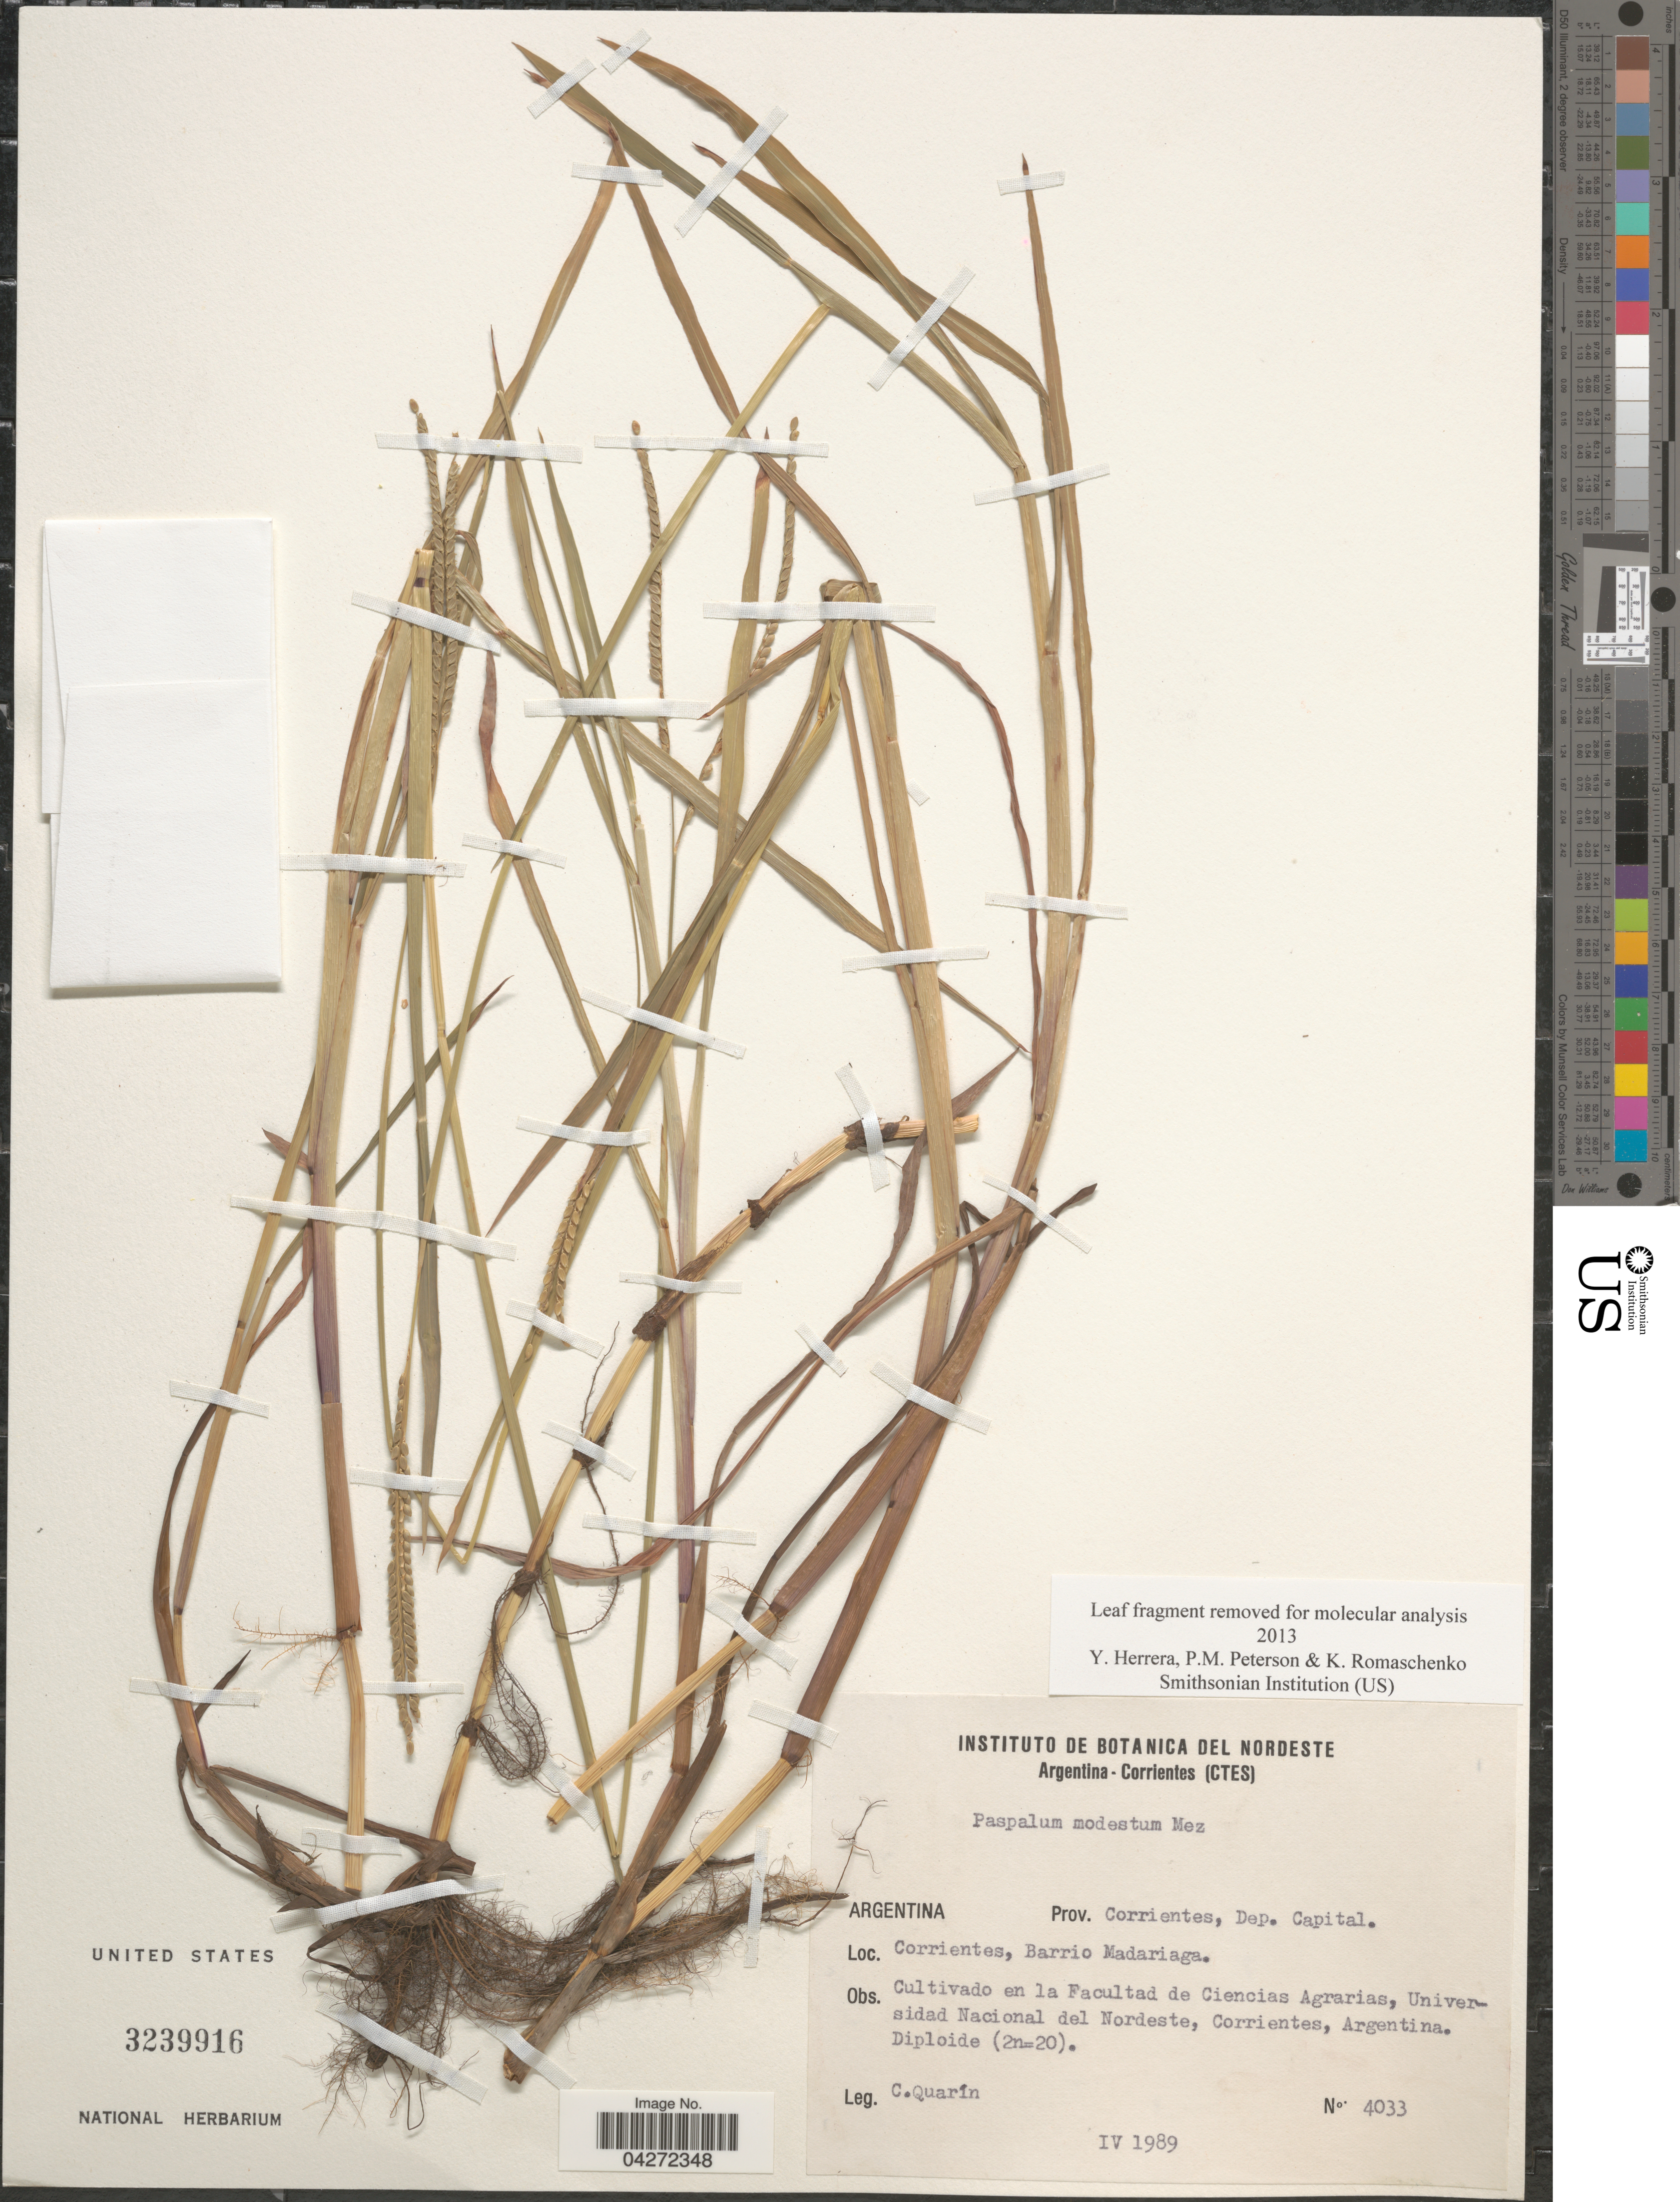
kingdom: Plantae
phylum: Tracheophyta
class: Liliopsida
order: Poales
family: Poaceae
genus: Paspalum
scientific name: Paspalum modestum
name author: Mez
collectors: C. Quarín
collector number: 4033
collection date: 1989-04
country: Argentina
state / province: Corrientes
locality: En la Facultad de Ciencias Agrarias, Universidad Nacional del Nordeste.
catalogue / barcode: US 3239916